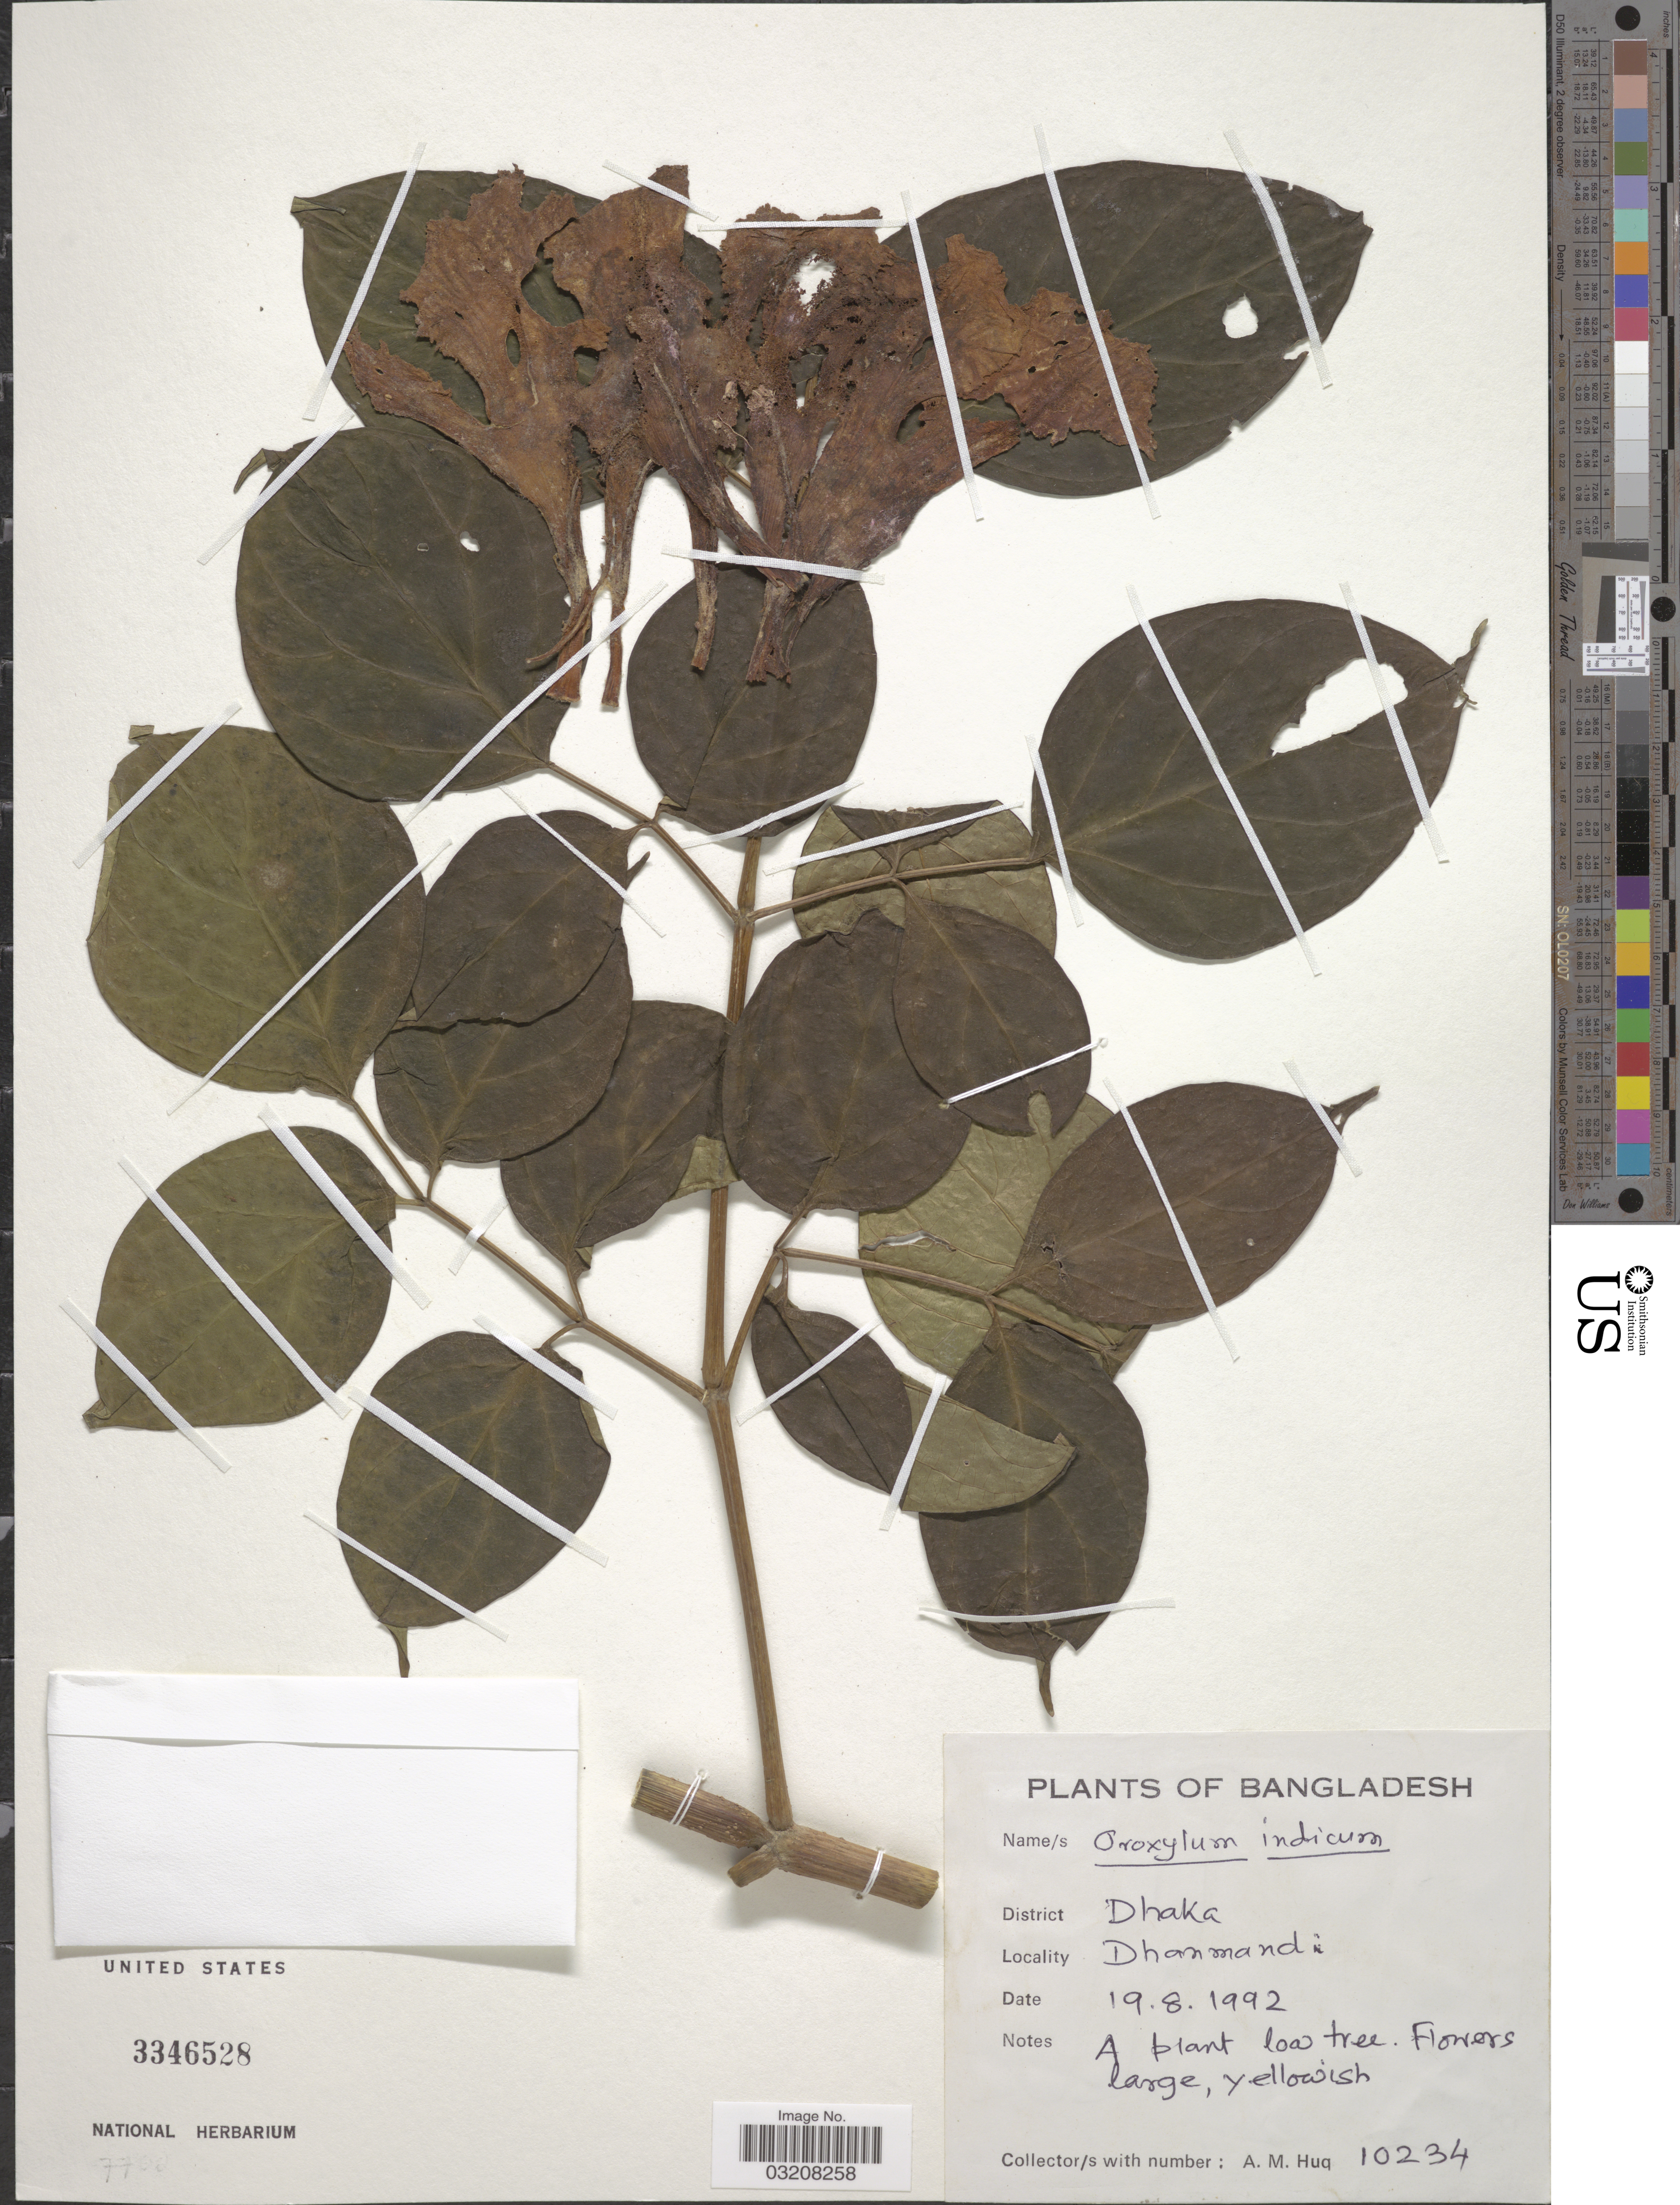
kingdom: Plantae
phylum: Tracheophyta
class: Magnoliopsida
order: Lamiales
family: Bignoniaceae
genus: Oroxylum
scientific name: Oroxylum indicum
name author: (L.) Kurz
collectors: A. M. Huq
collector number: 10234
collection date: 1992-08-19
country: Bangladesh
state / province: Dhaka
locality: District Dhaka. Dhanmandi.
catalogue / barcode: US 3346528